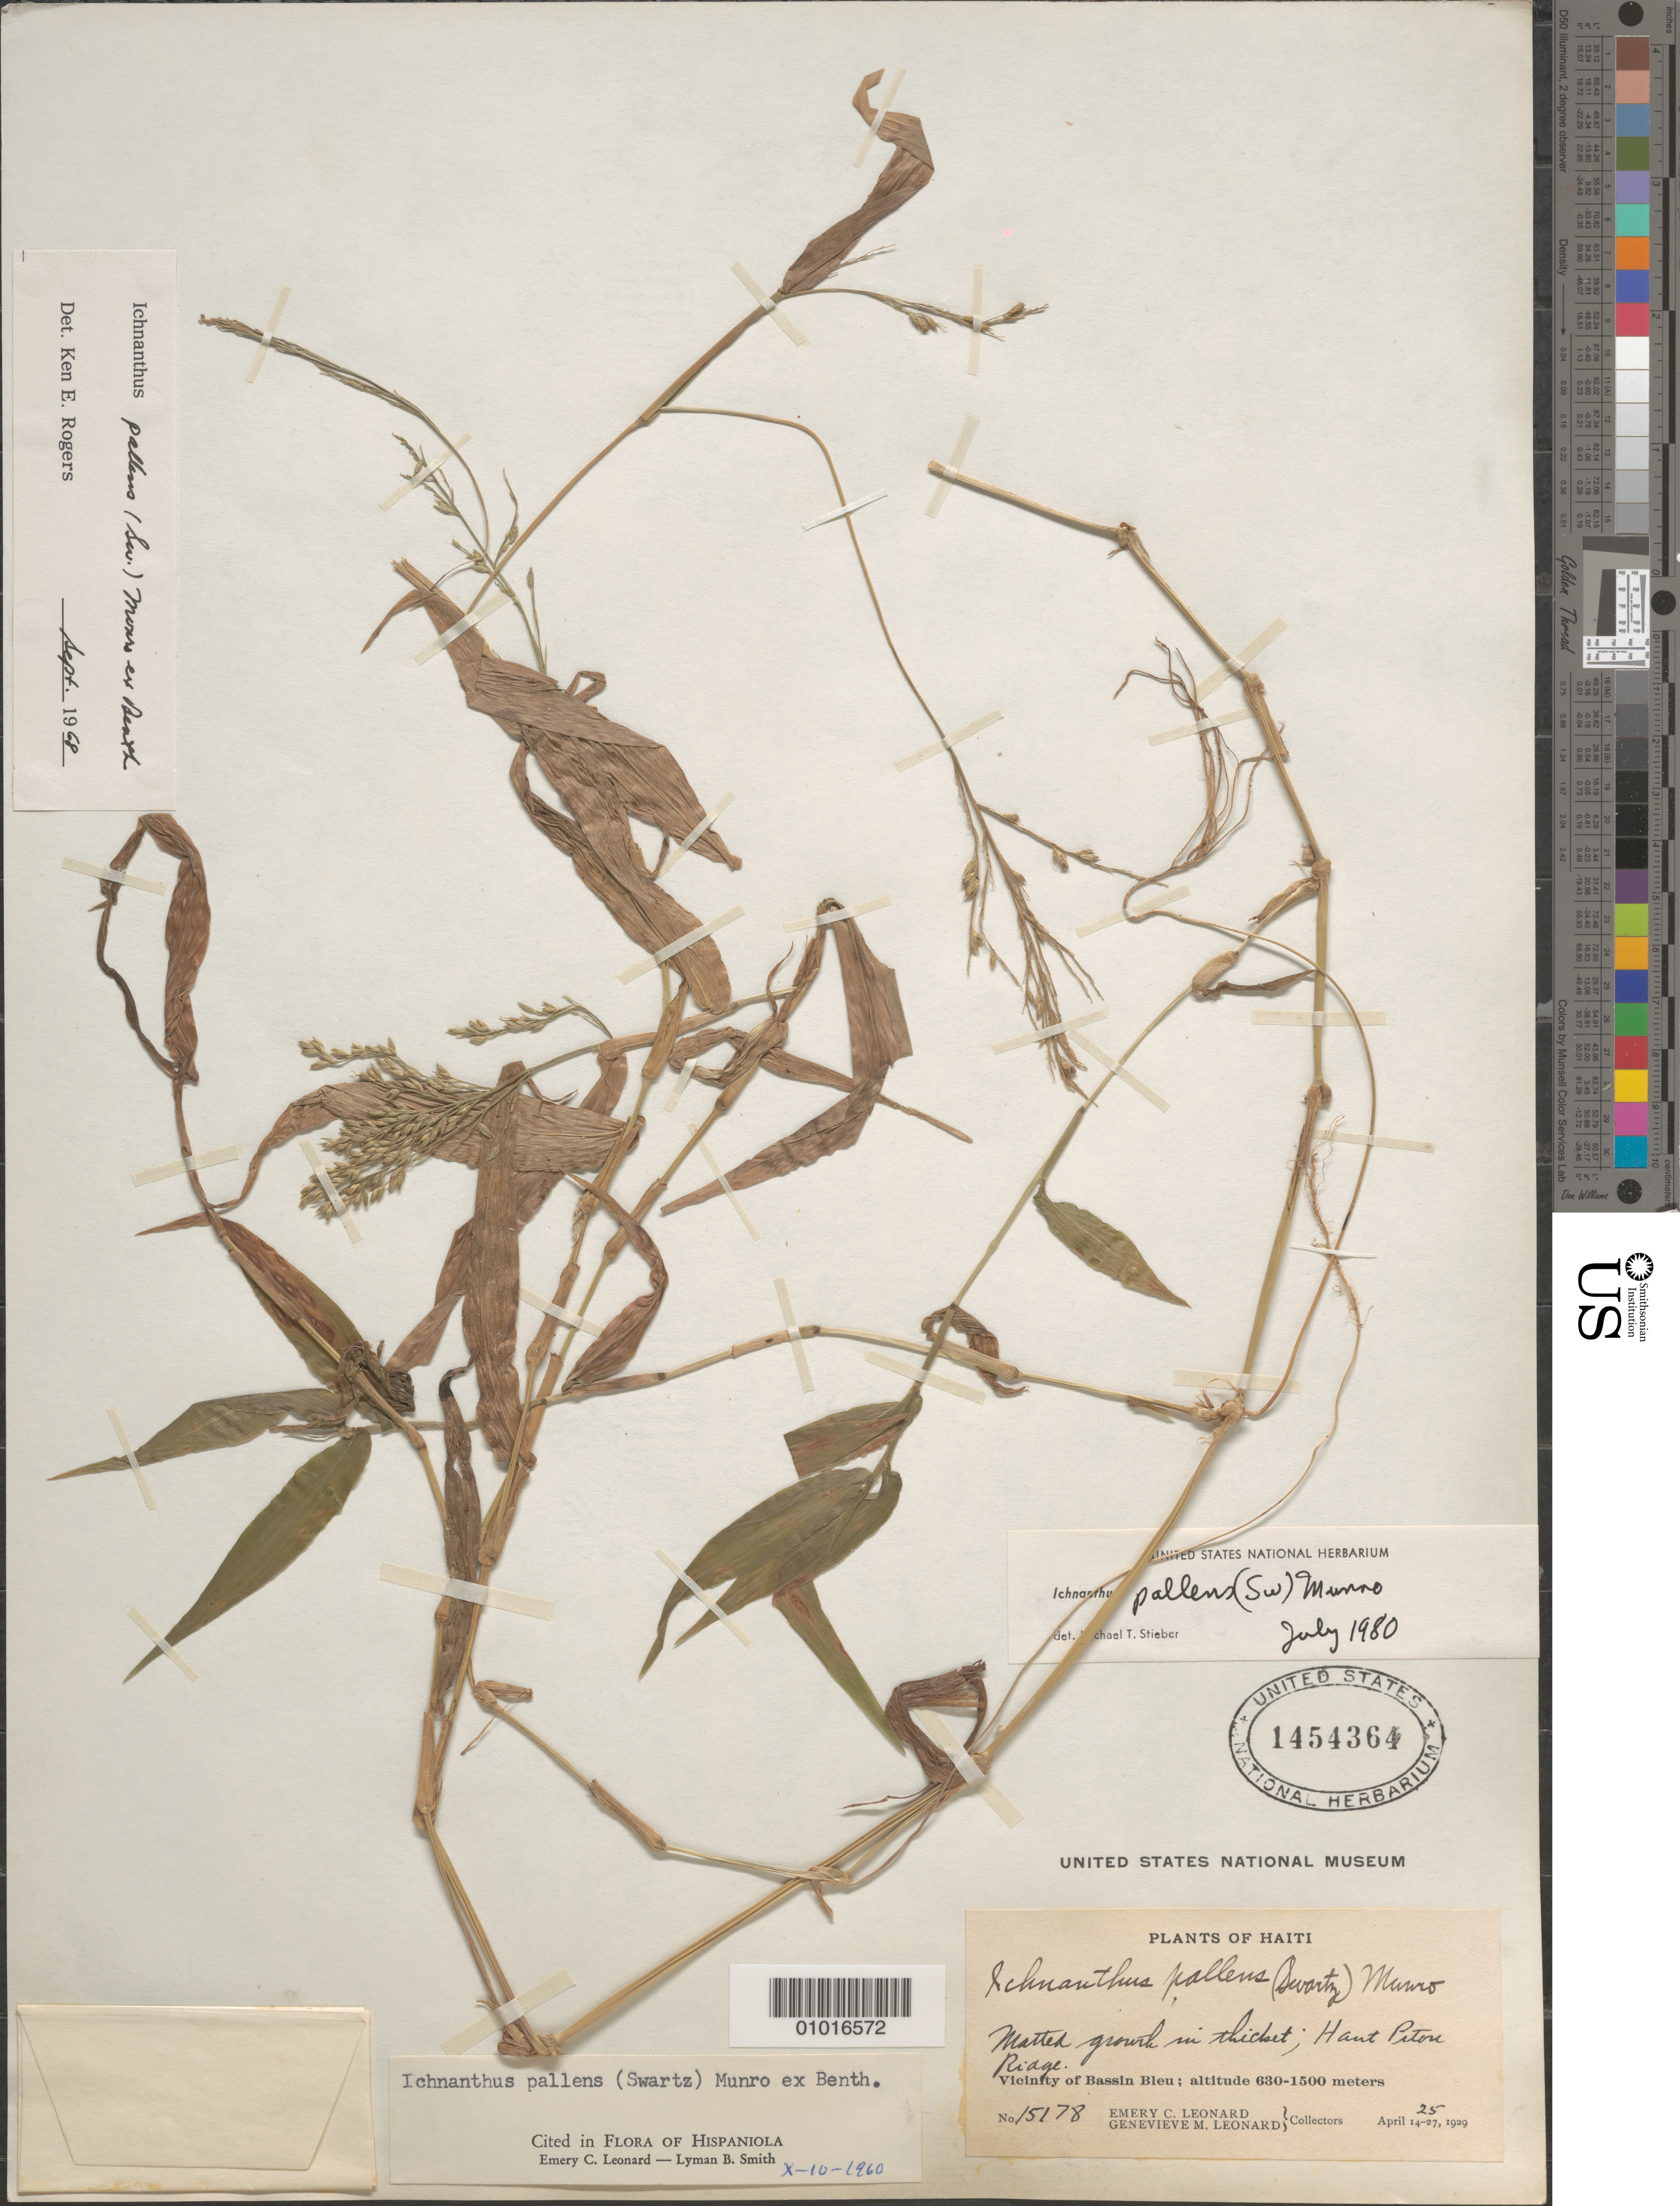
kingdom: Plantae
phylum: Tracheophyta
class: Liliopsida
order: Poales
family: Poaceae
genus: Ichnanthus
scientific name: Ichnanthus pallens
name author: (Sw.) Munro ex Benth.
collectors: E. C. Leonard & G. M. Leonard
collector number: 15178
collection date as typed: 25 Apr 1929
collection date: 1929-04-25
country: Haiti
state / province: Nord-Óuest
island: Hispaniola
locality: Vicinity of Bassin Bleu;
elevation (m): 630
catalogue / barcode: US 1454364